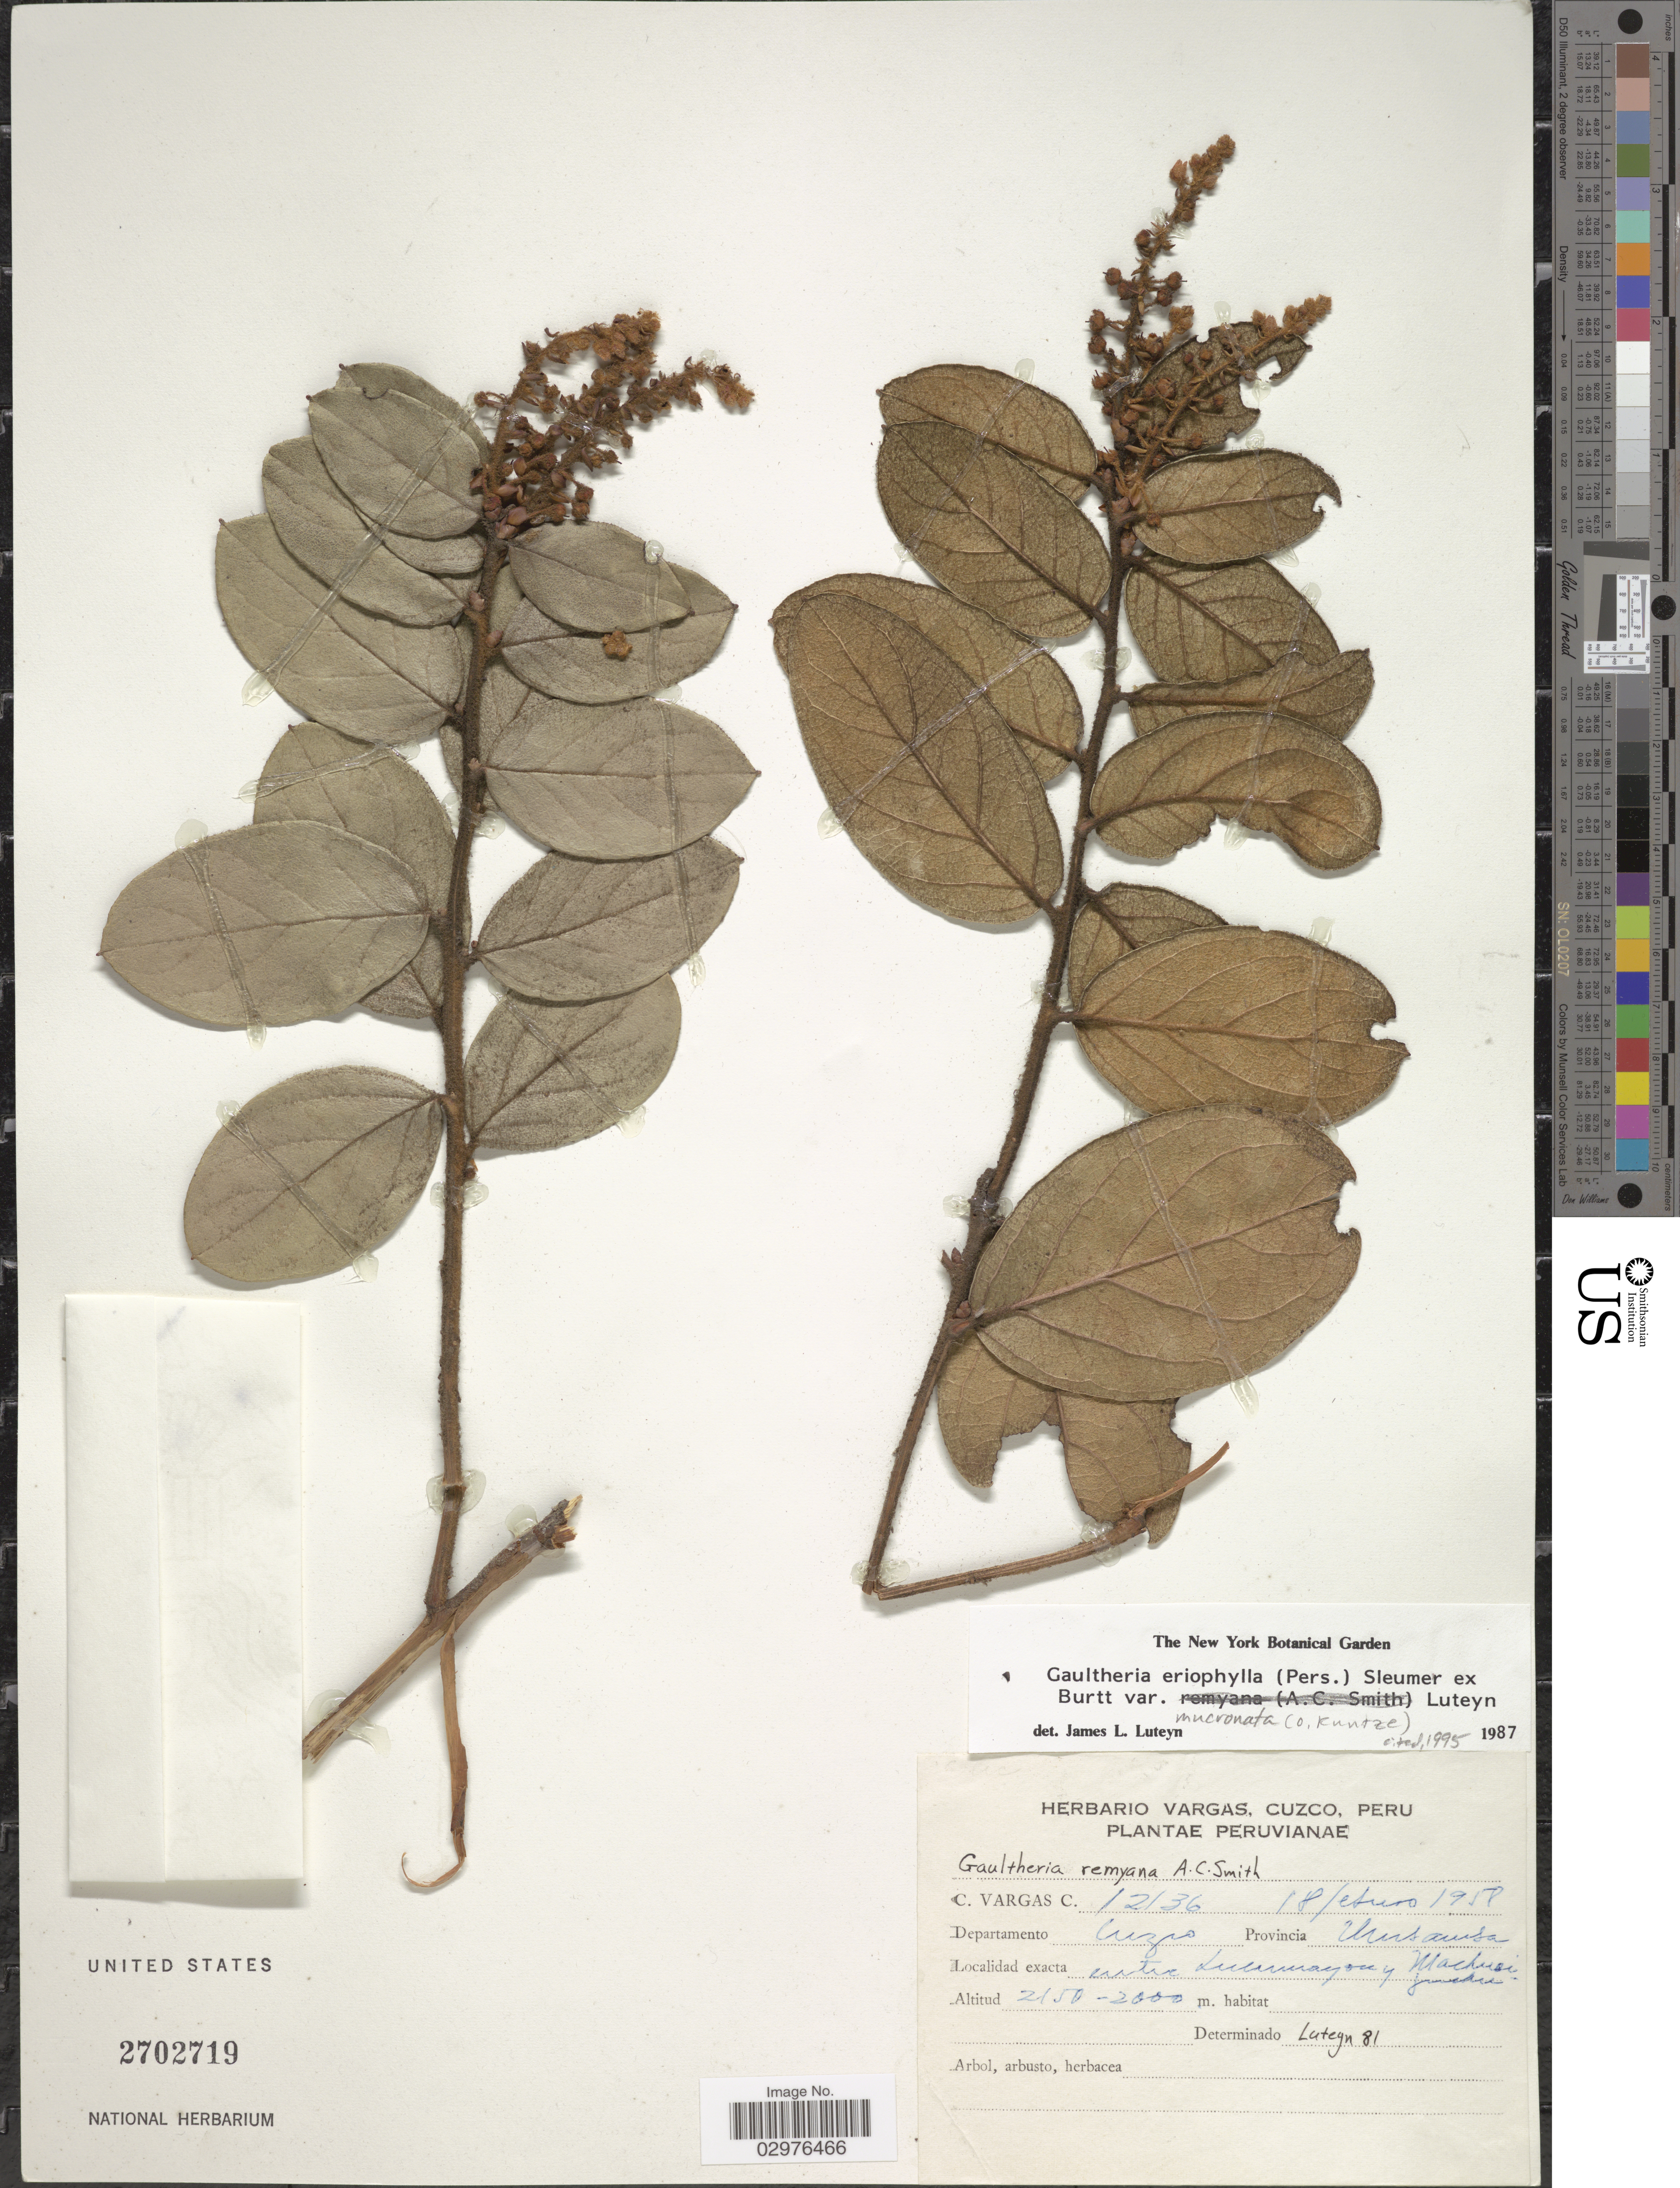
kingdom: Plantae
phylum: Tracheophyta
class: Magnoliopsida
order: Ericales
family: Ericaceae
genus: Gaultheria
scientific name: Gaultheria eriophylla var. mucronata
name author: Luteyn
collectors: C. Vargas Calderón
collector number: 12136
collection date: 1958-02-18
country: Peru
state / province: Cusco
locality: Departamento Cuzco. Provincia Urubamba. Entre Lucumayo y Machupicchu.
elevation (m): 2000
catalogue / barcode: US 2702719